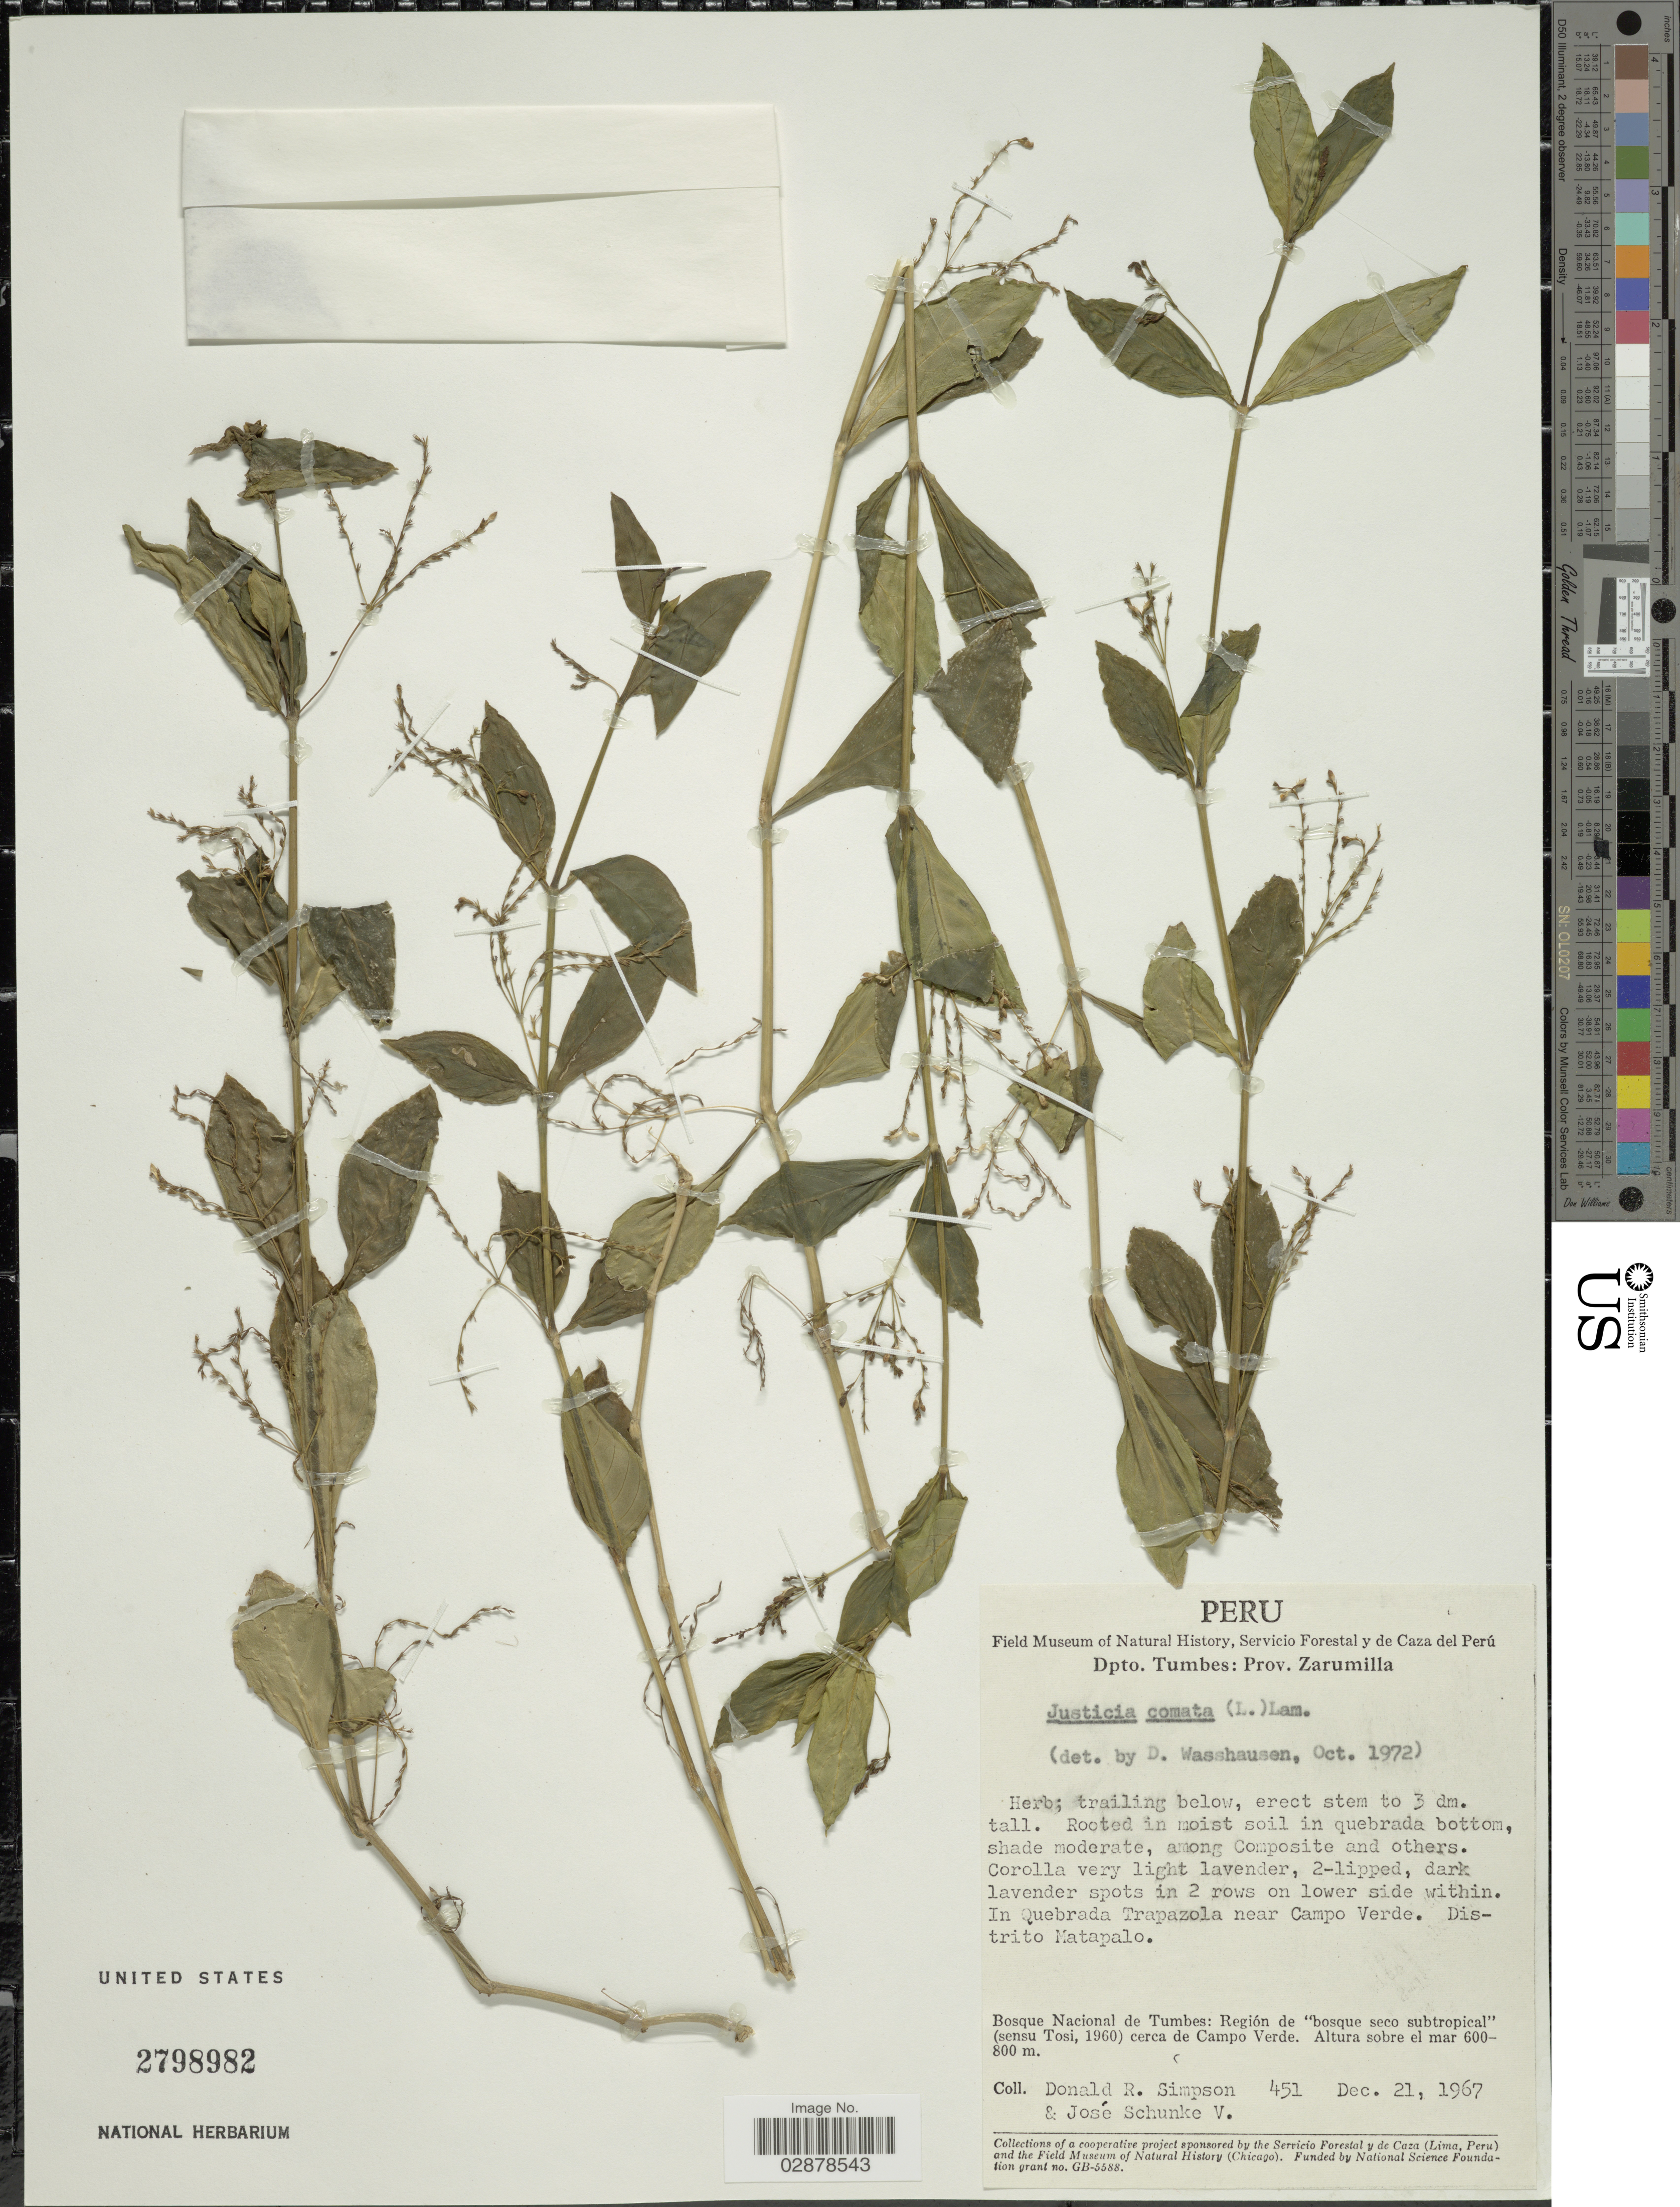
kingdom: Plantae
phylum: Tracheophyta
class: Magnoliopsida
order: Lamiales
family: Acanthaceae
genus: Justicia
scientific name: Justicia comata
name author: (L.) Lam.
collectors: D. R. Simpson & J. Schunke Vigo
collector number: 451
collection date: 1967-12-21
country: Peru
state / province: Tumbes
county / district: Zarumilla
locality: Dpto. Tumbes: Prov. Zarumilla. In Quebrada Trapazola near Campo Verde. Distrito Matapalo. Bosque Nacional de Tumbes: Región de "bosque seco subtropical" (sensu Tosi, 1960) cerca de Campo Verde.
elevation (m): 600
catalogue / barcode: US 2798982